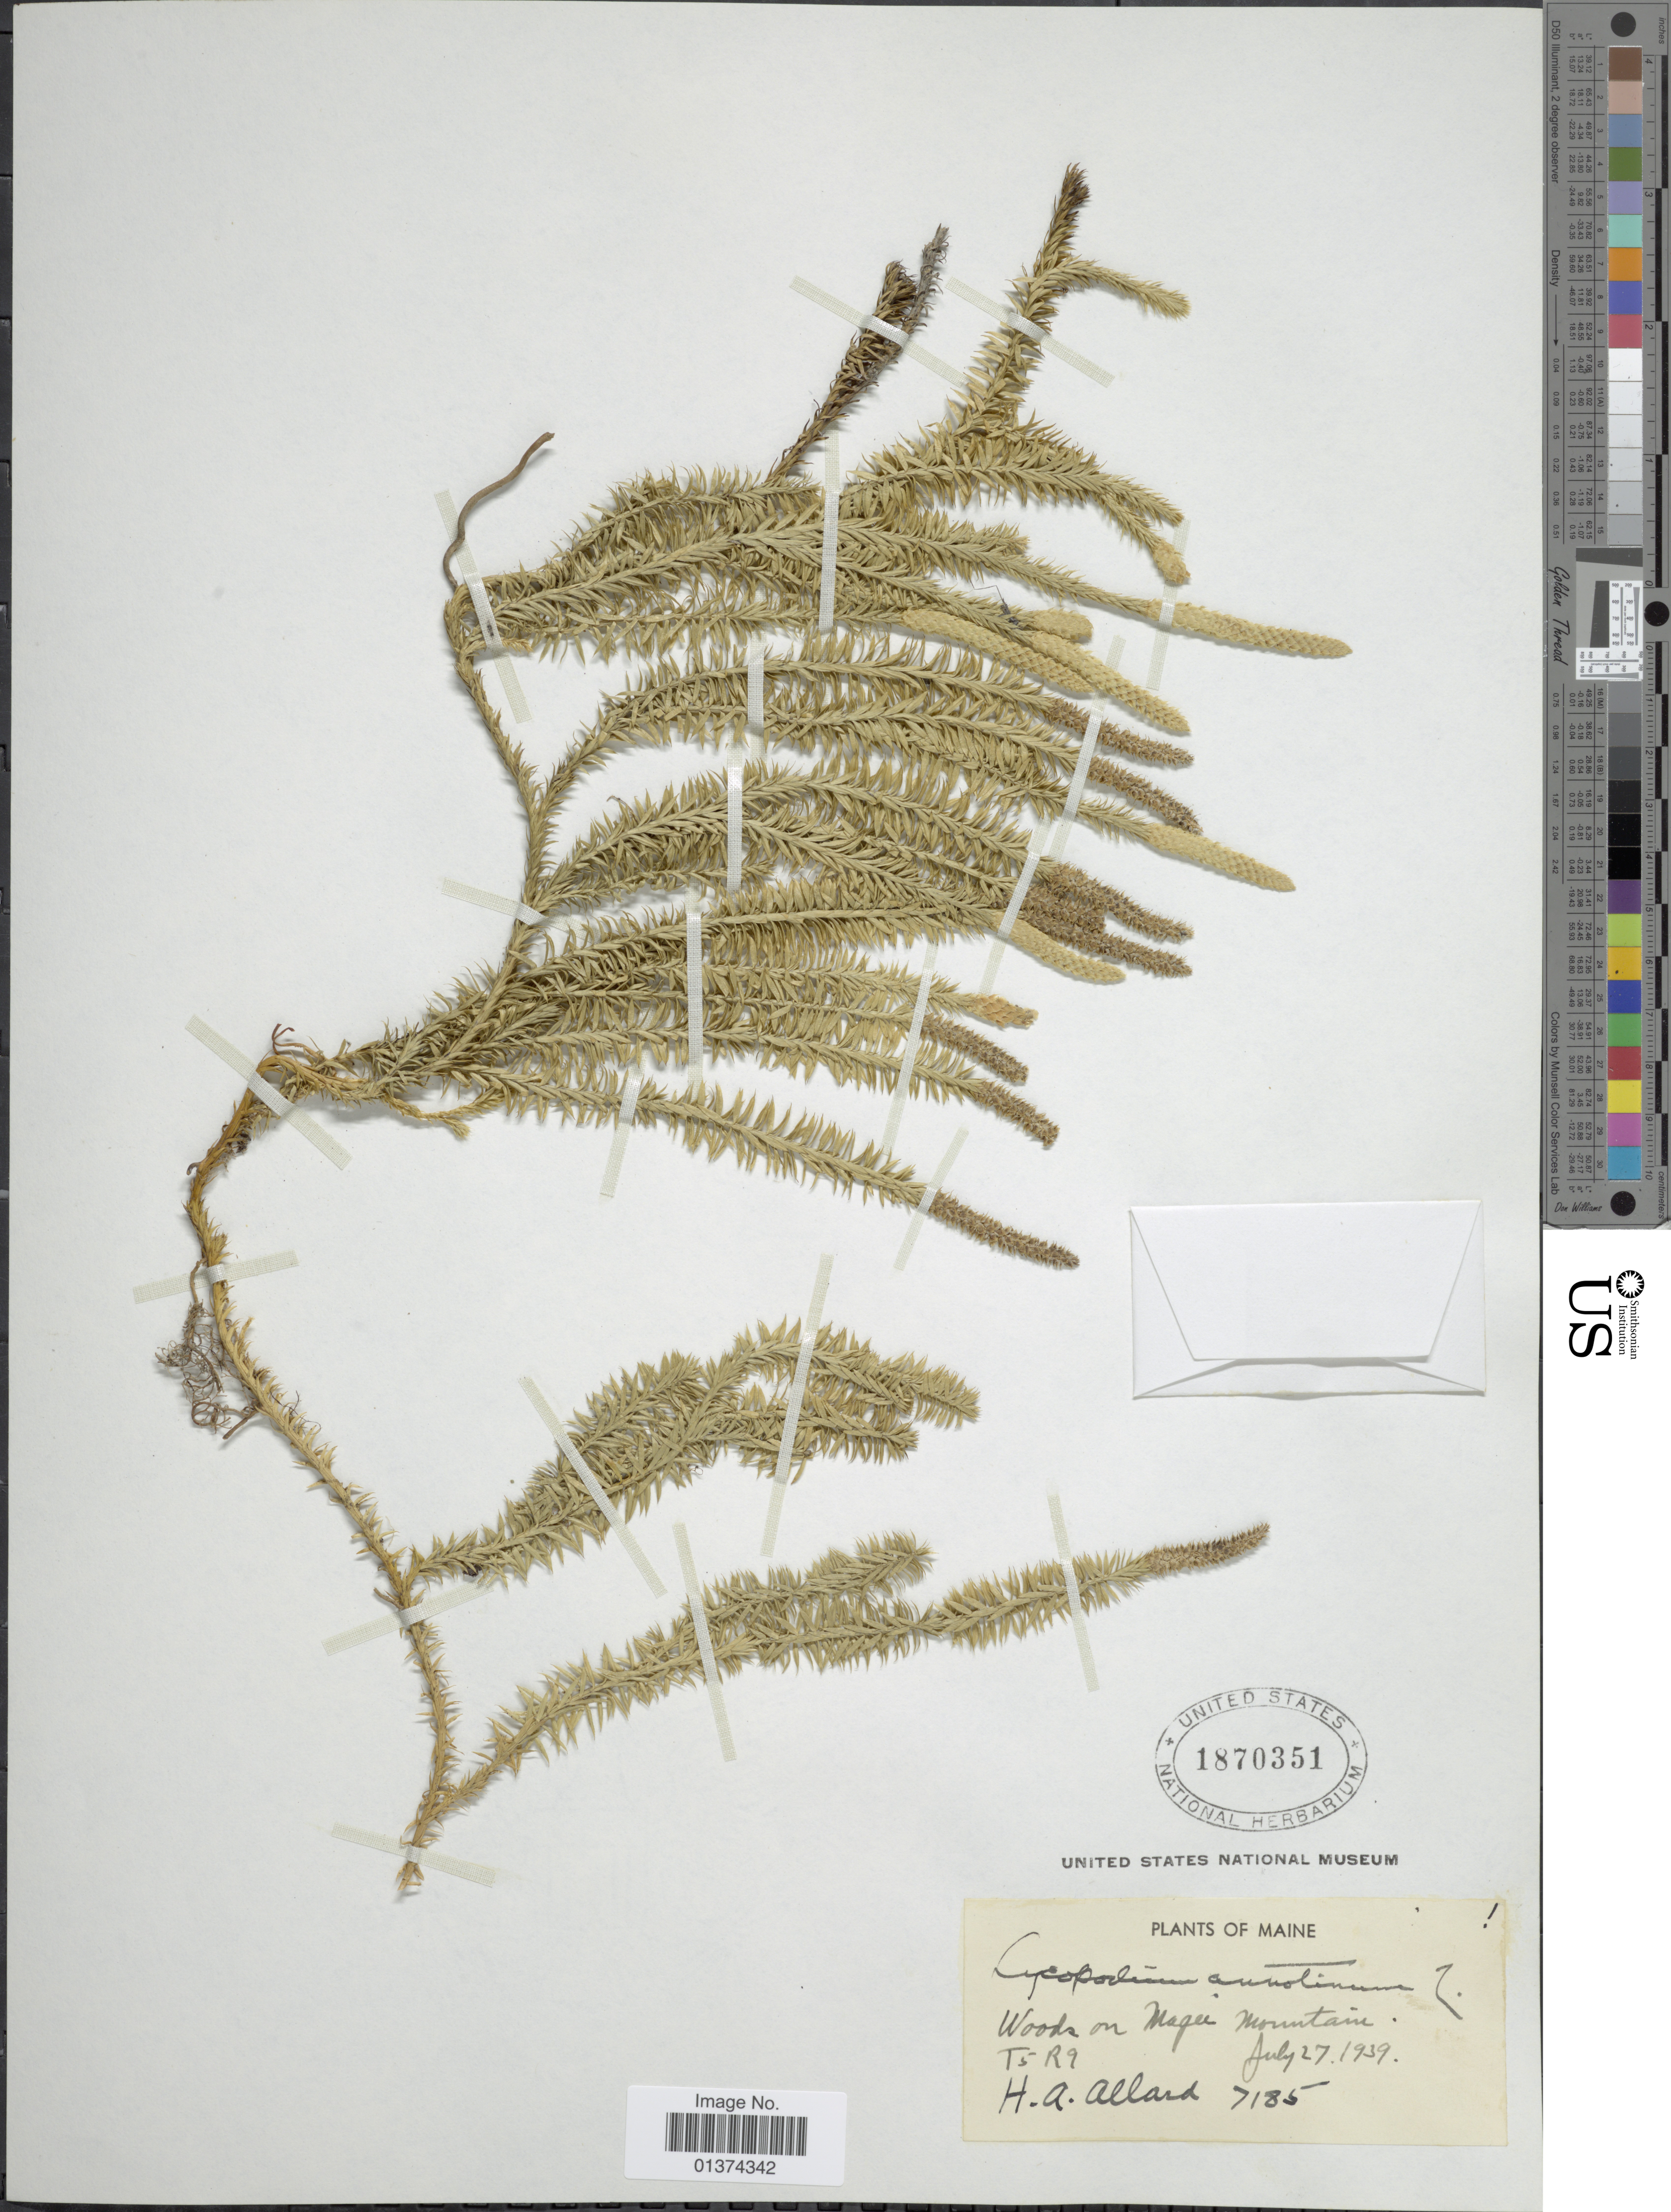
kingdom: Plantae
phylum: Tracheophyta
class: Lycopodiopsida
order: Lycopodiales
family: Lycopodiaceae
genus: Spinulum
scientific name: Spinulum annotinum subsp. annotinum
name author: (L.) A. Haines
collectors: A. H. Allard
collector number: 7185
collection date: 1939-07-27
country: United States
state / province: Maine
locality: Woods on Magee Mountain.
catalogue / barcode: US 1870351